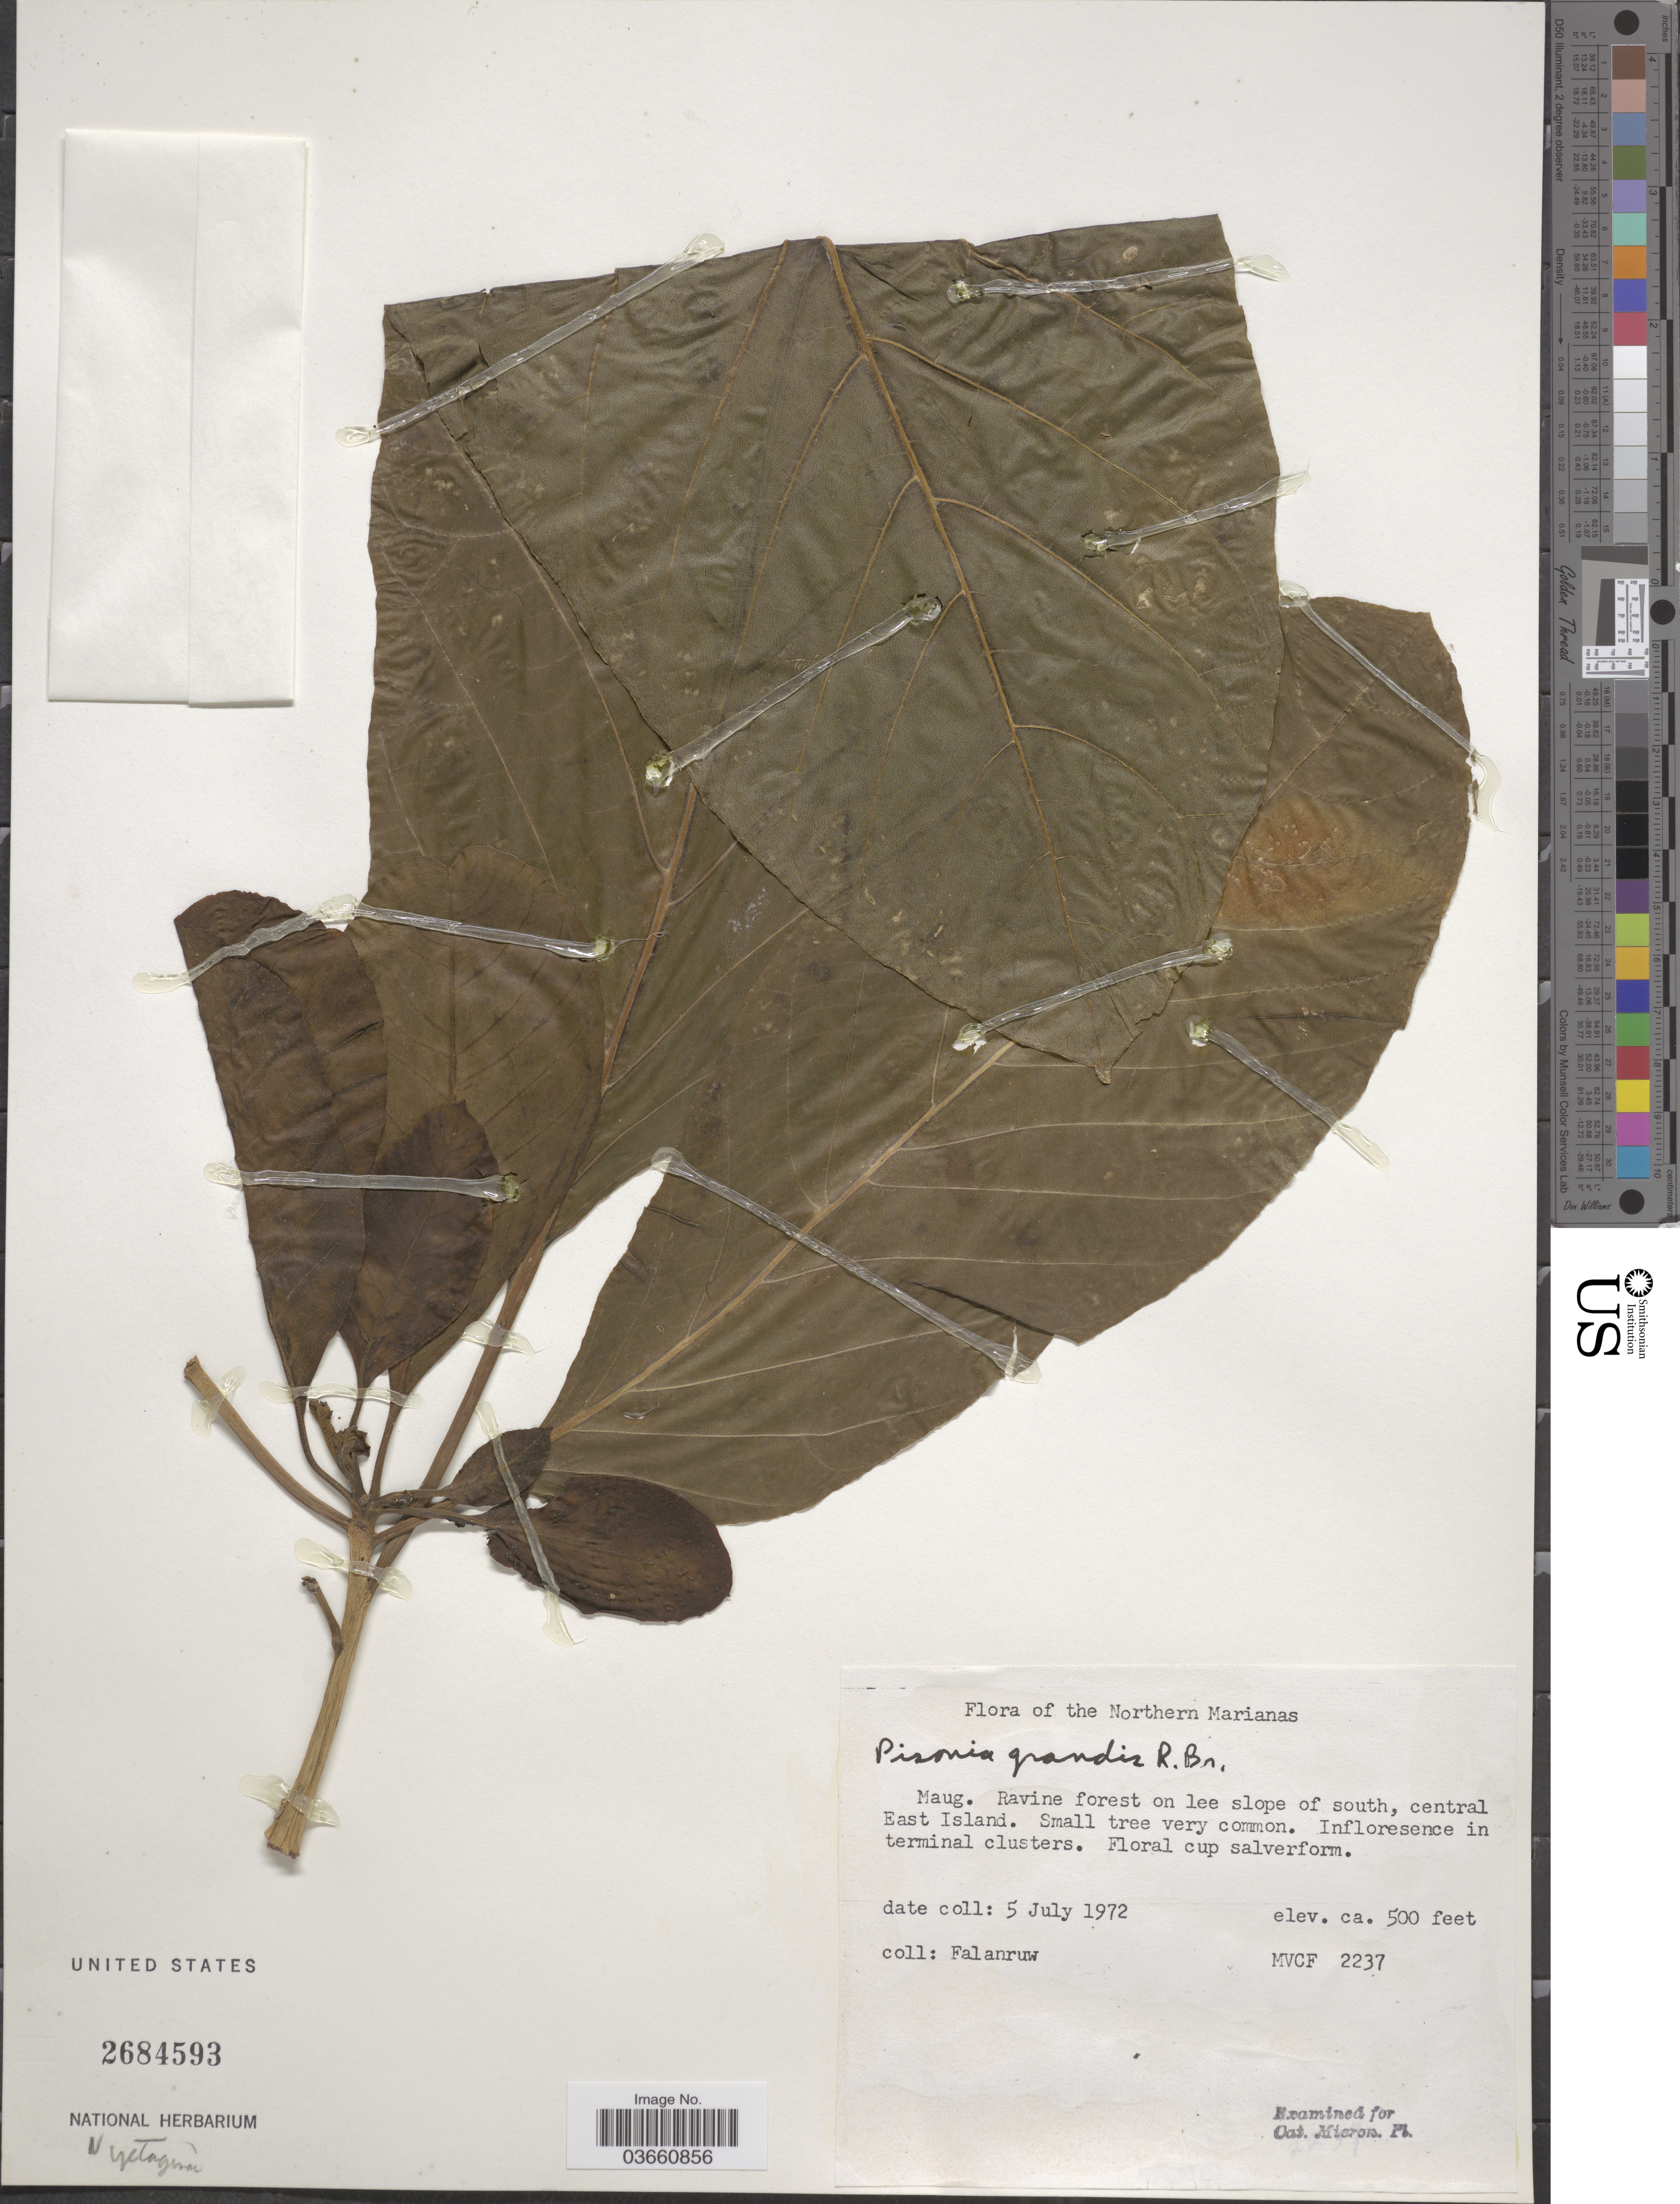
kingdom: Plantae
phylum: Tracheophyta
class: Magnoliopsida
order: Caryophyllales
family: Nyctaginaceae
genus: Pisonia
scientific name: Pisonia grandis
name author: R. Br.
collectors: Falanruw, --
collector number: MVCF 2237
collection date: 1972-07-05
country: Northern Mariana Islands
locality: Maug. Ravine forest on lee slope of south, central East Island.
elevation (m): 152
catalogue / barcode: US 2684593